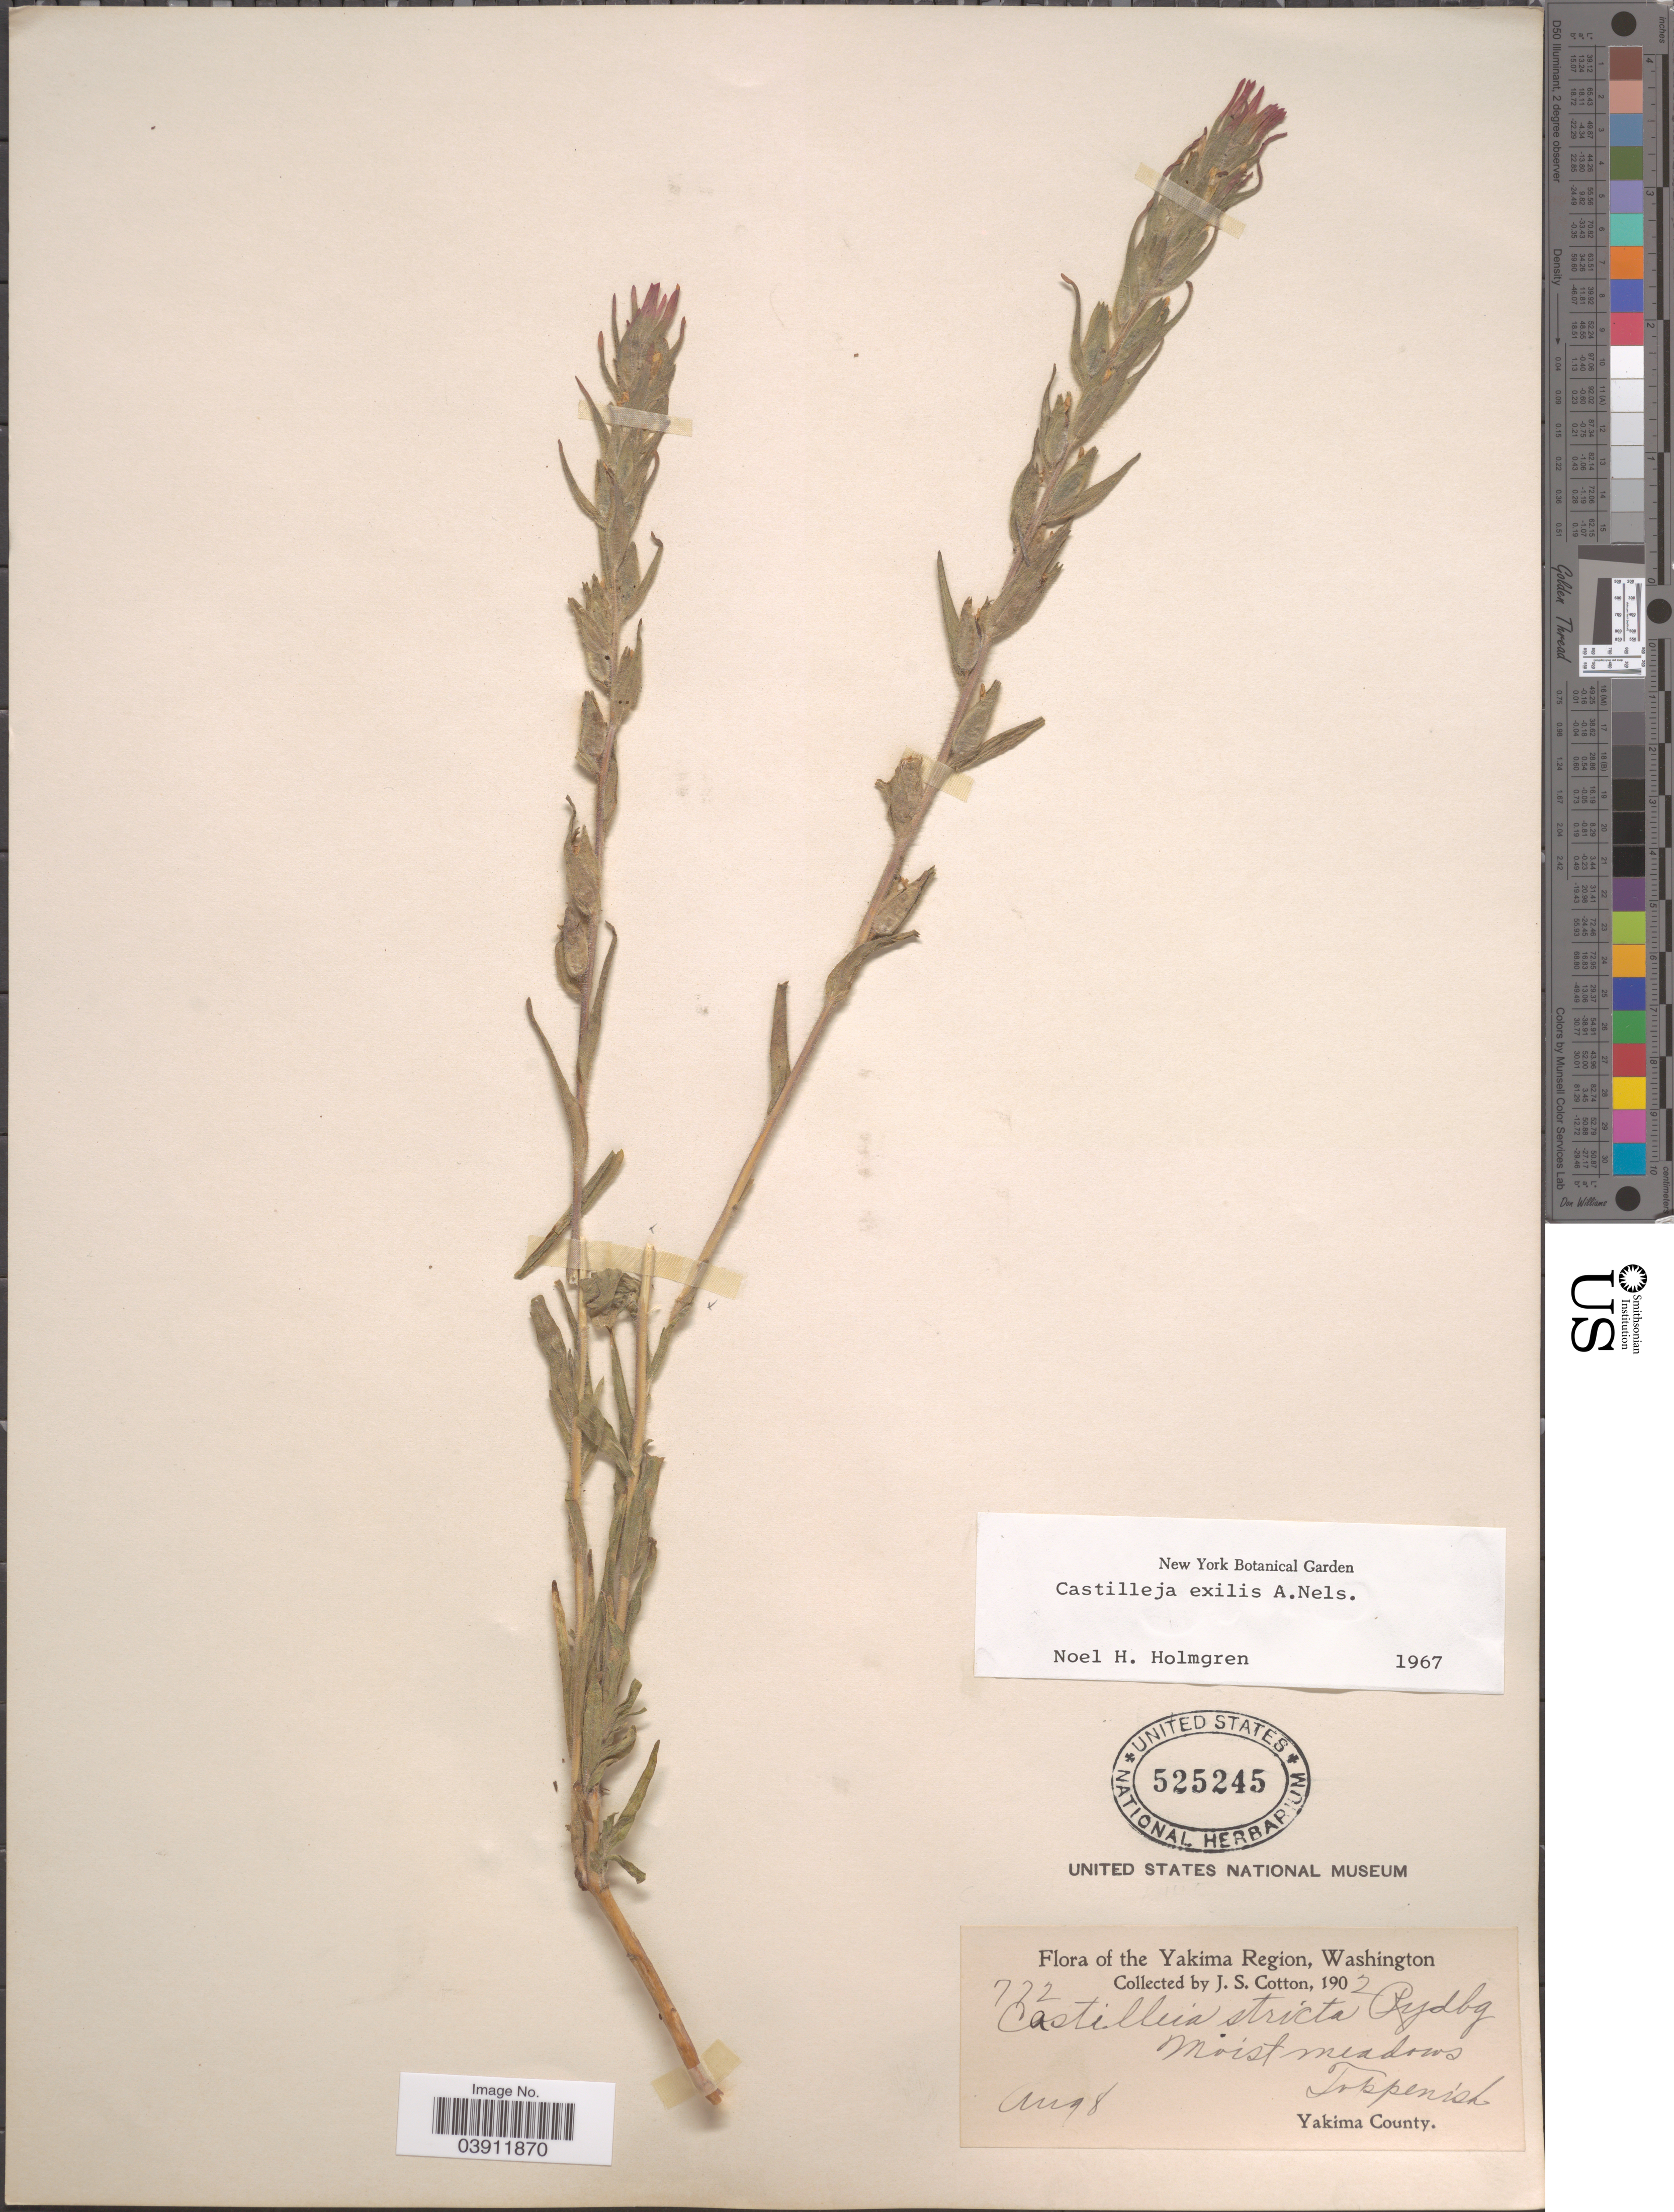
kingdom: Plantae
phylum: Tracheophyta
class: Magnoliopsida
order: Lamiales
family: Orobanchaceae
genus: Castilleja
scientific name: Castilleja exilis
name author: A. Nelson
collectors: J. S. Cotton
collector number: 772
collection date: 1902-08-08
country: United States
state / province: Washington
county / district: Yakima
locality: Yakima Region. Moist meadows. Toppenish. Yakima County.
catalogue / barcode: US 525245